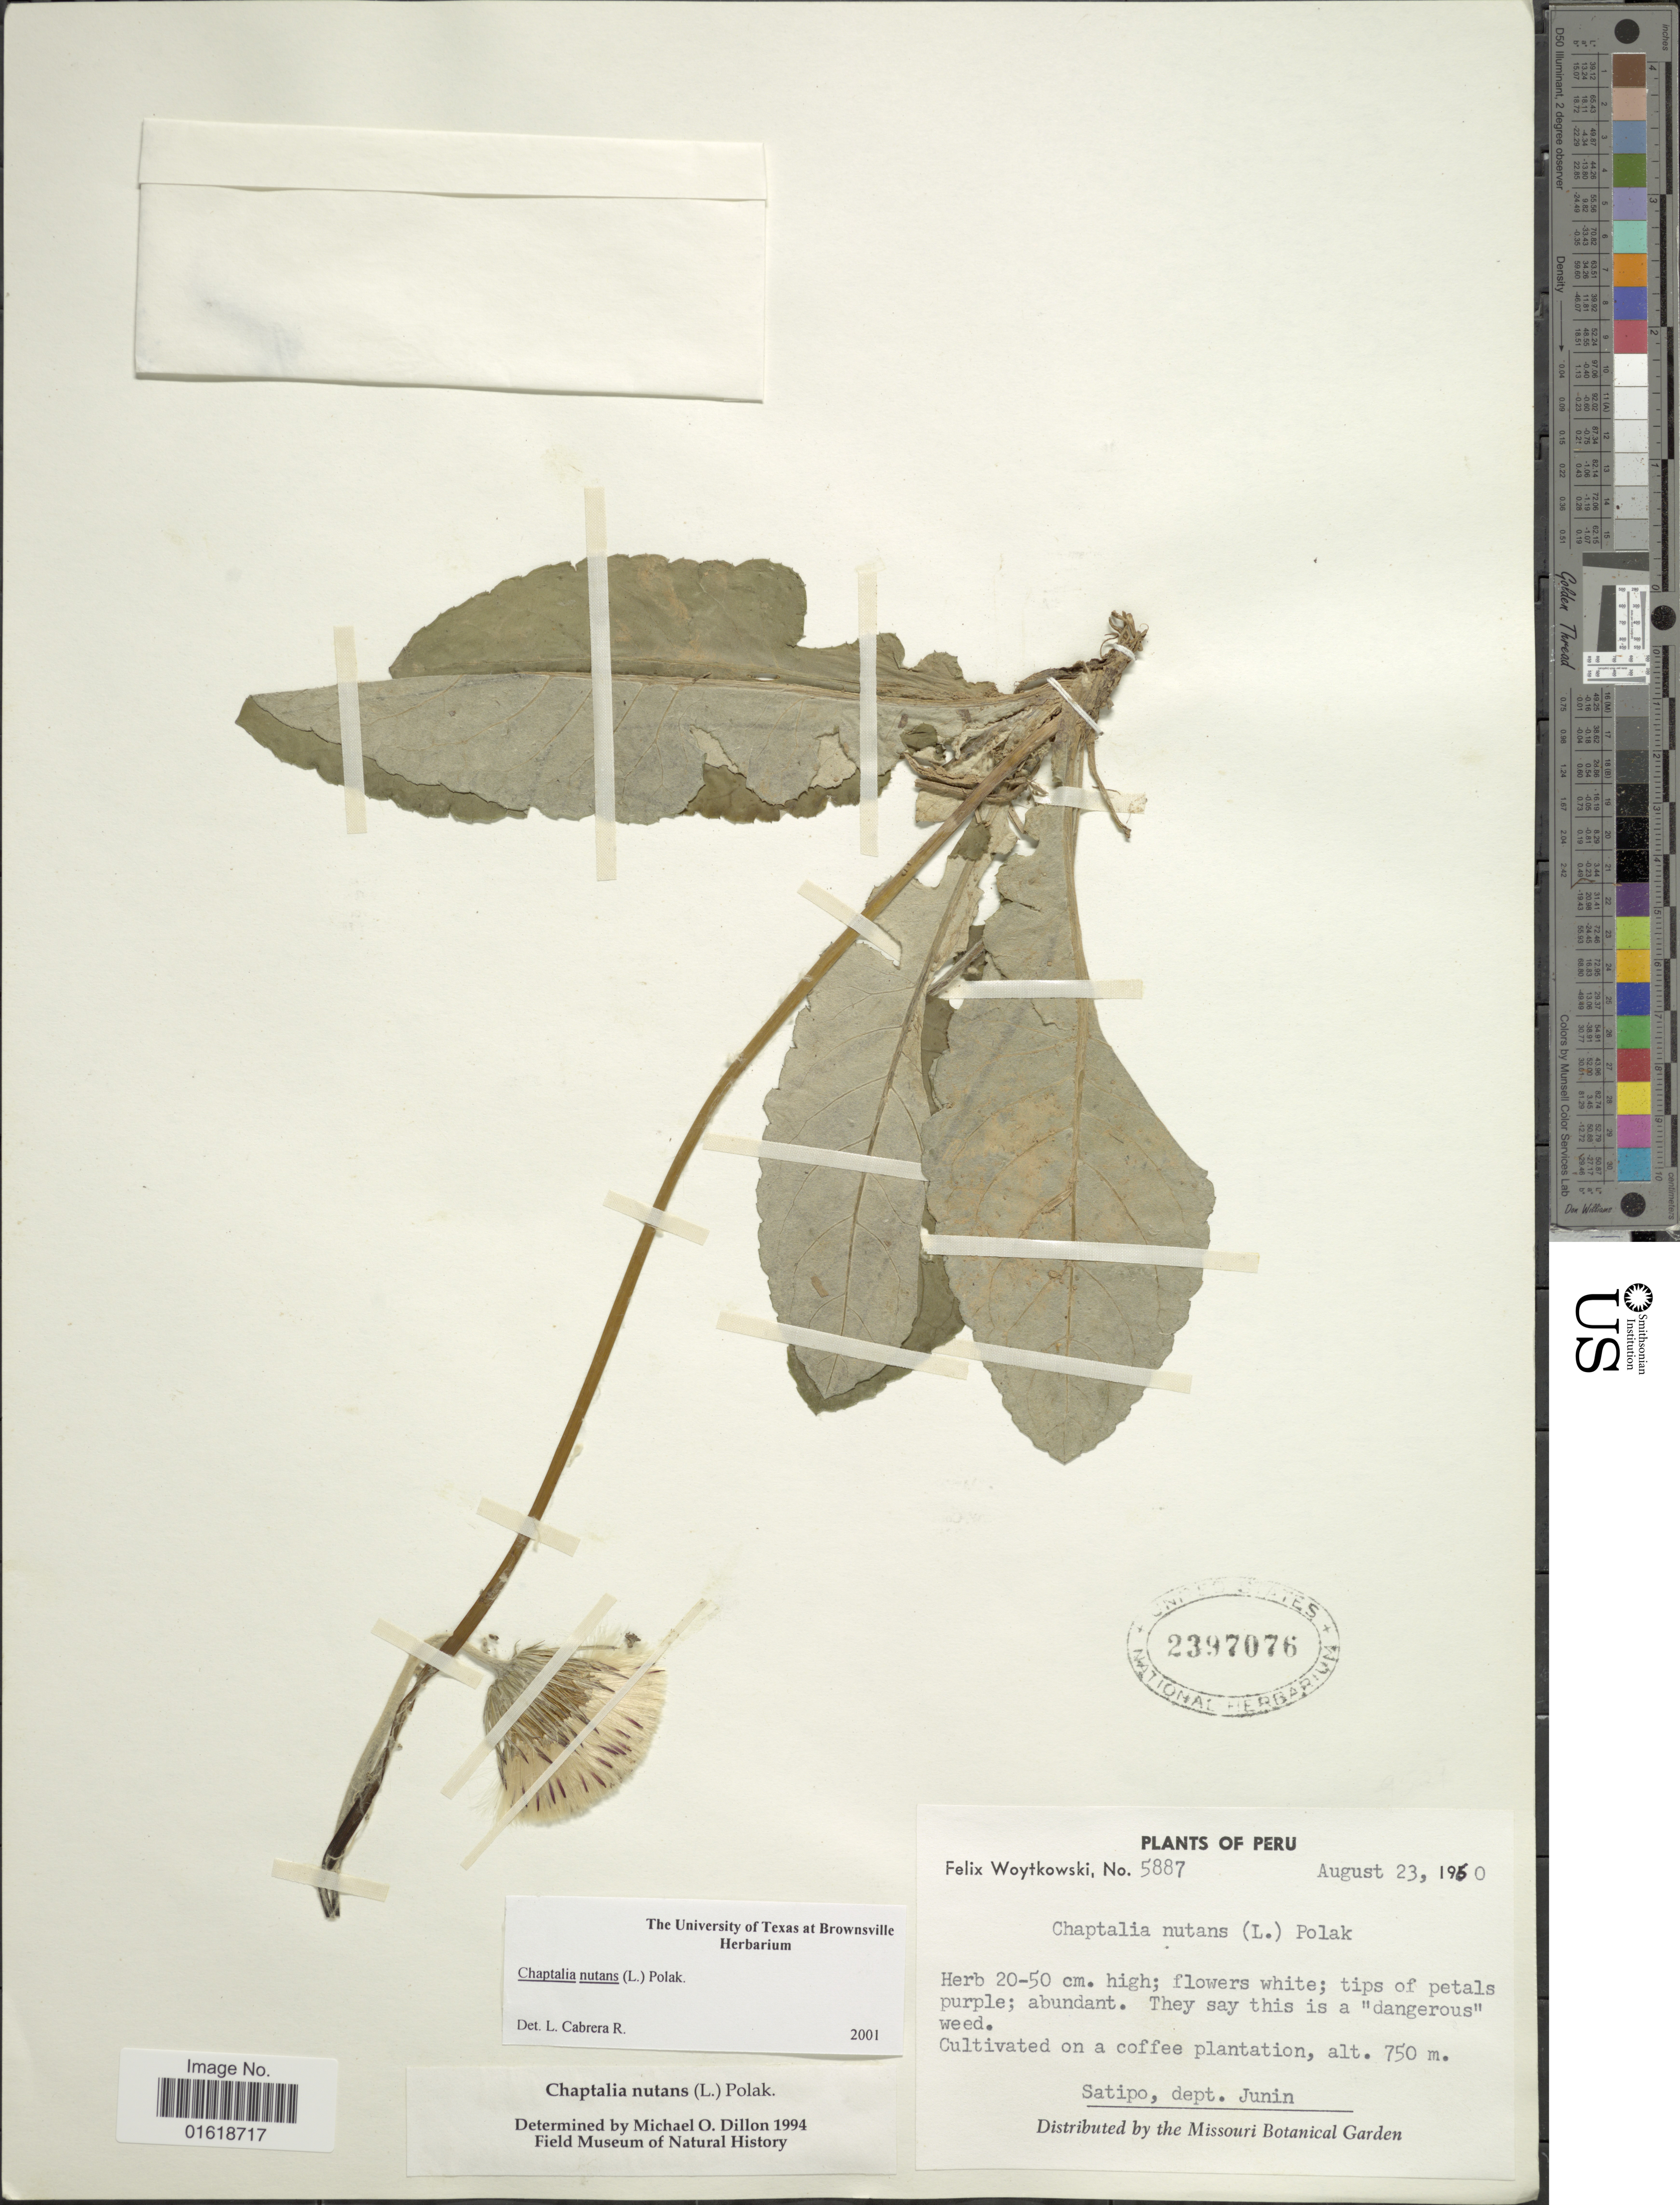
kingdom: Plantae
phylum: Tracheophyta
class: Magnoliopsida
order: Asterales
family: Asteraceae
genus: Chaptalia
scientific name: Chaptalia nutans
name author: (L.) Pol.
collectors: F. Woytkowski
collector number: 5887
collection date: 1950-08-23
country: Peru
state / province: Junín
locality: Satipo, dept. Junin.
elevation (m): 750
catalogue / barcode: US 2397076